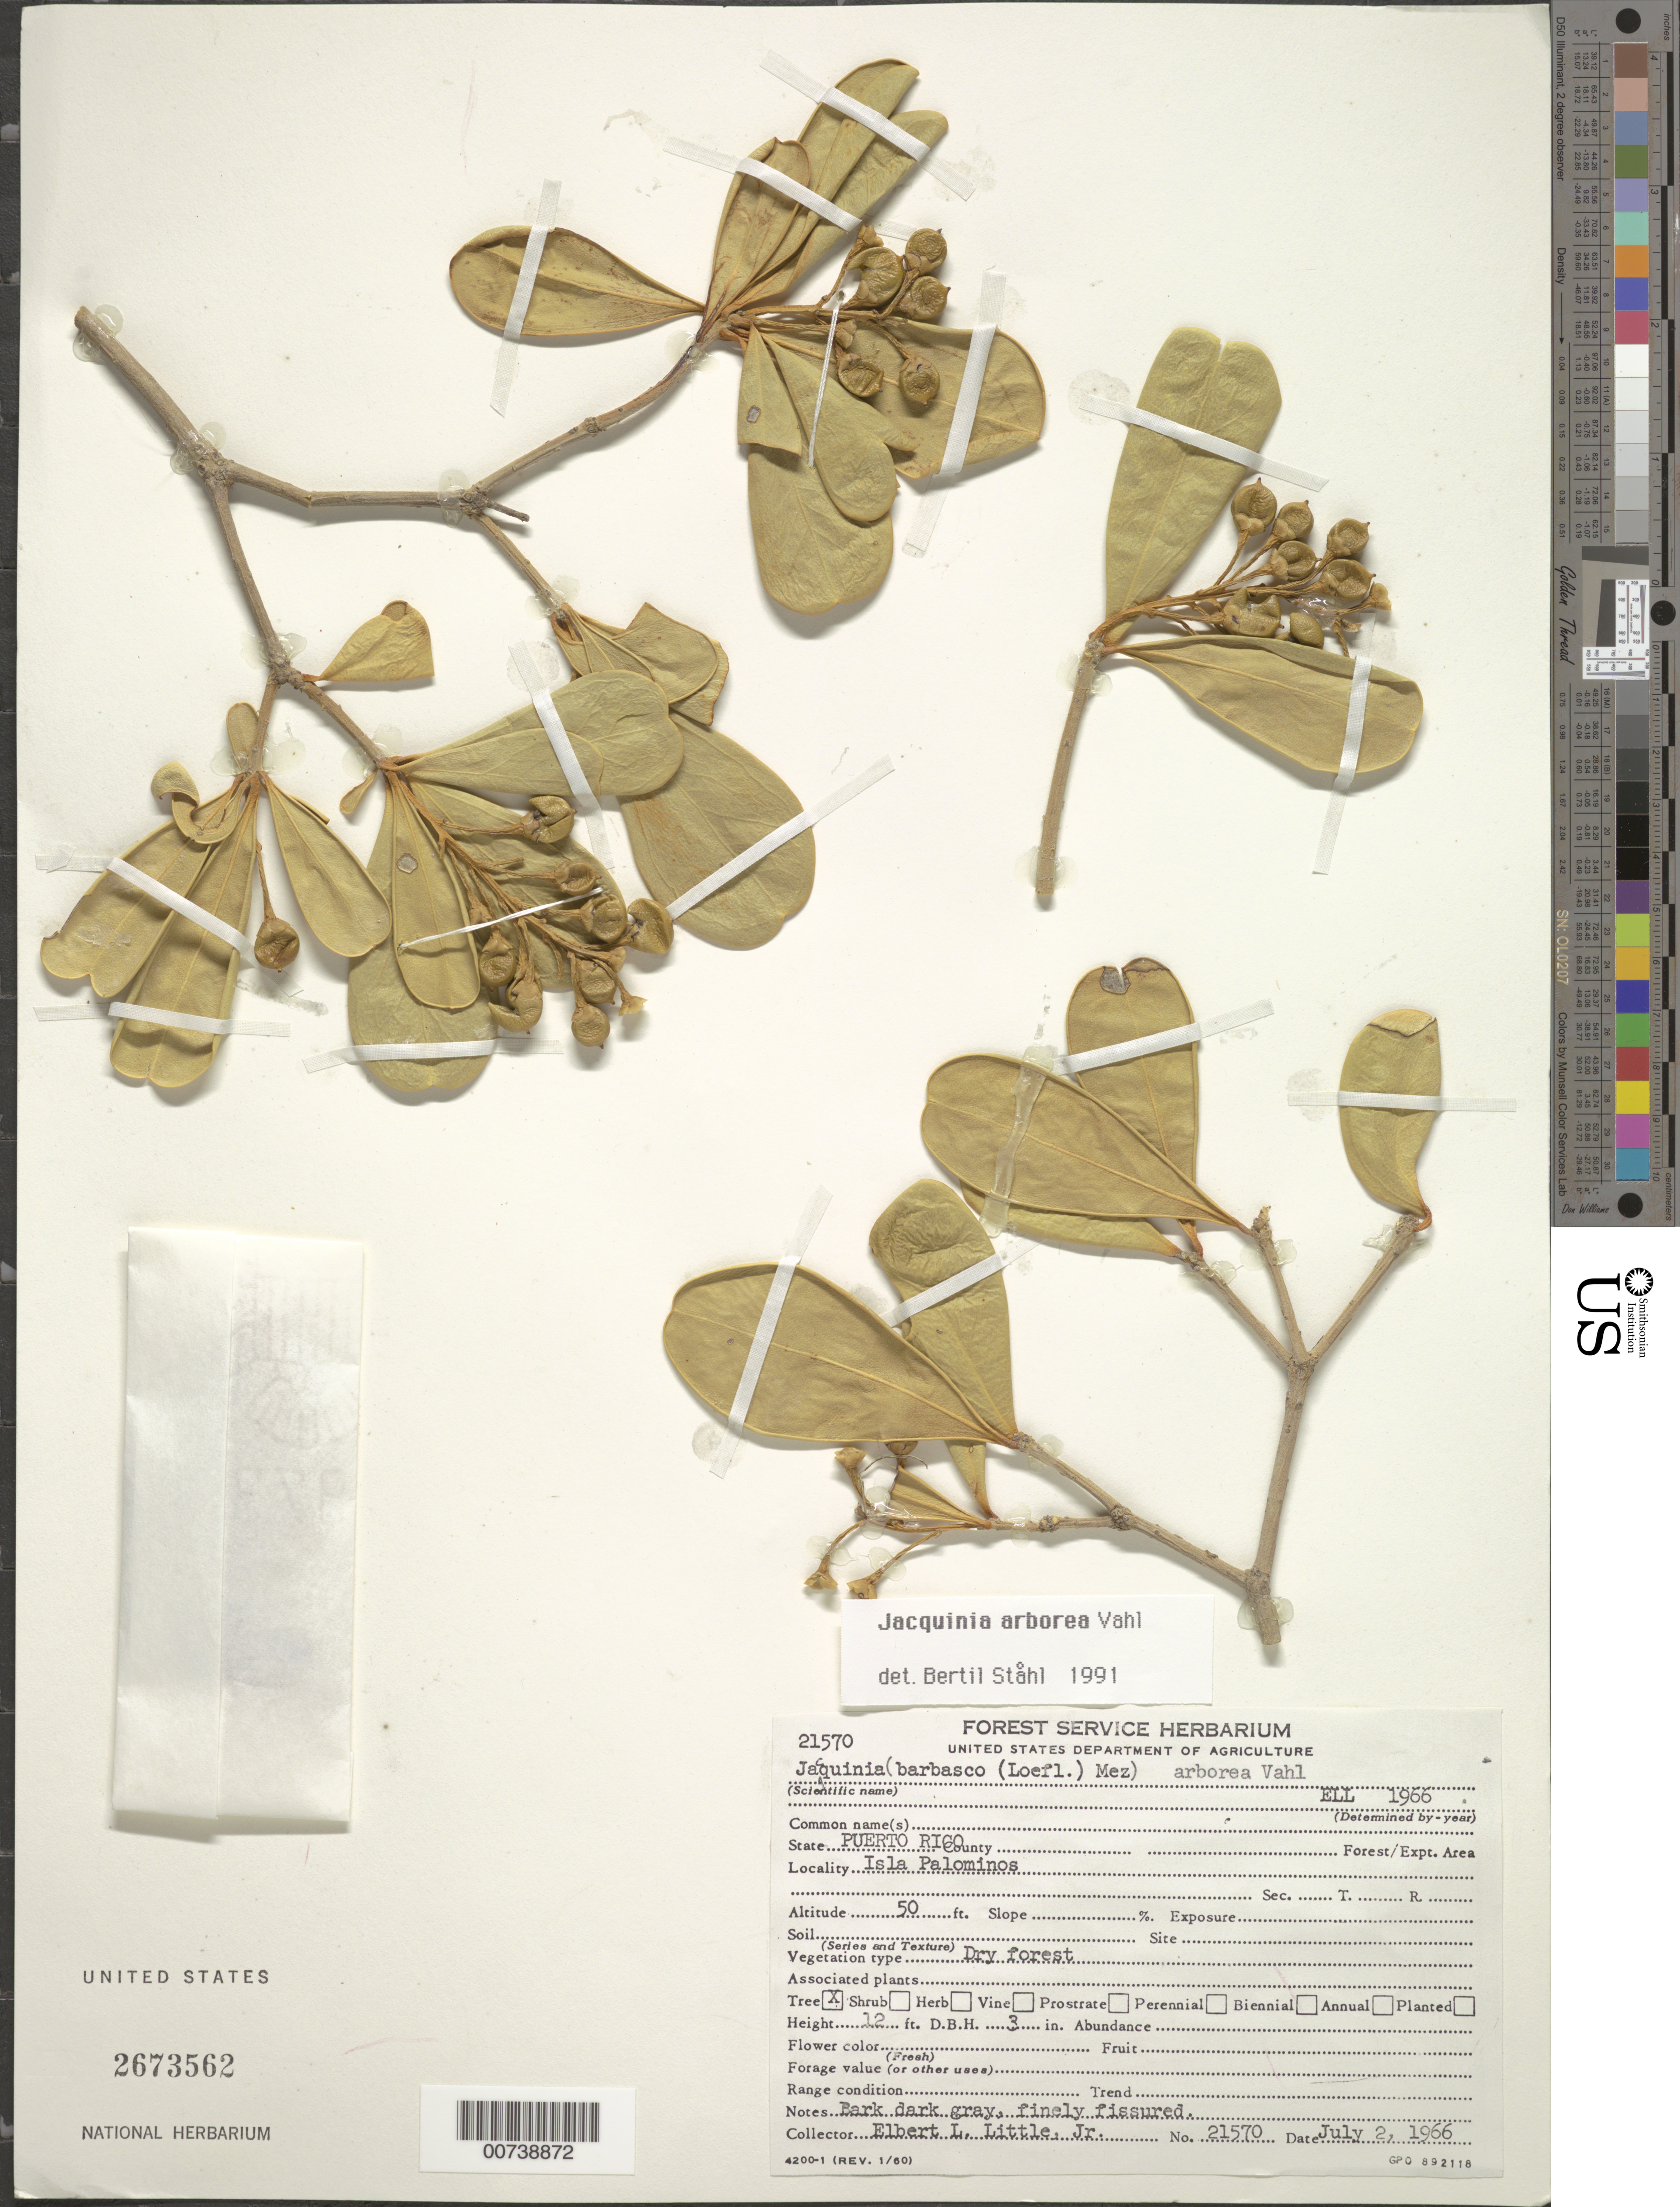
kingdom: Plantae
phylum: Tracheophyta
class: Magnoliopsida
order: Ericales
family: Primulaceae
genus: Jacquinia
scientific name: Jacquinia arborea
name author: Vahl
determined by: Ståhl, B.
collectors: E. L. Little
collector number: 21570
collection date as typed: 02 Jul 1966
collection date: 1966-07-02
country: Puerto Rico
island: Palominos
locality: Isla Palominos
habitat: Dry forest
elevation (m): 15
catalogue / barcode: US 2673562